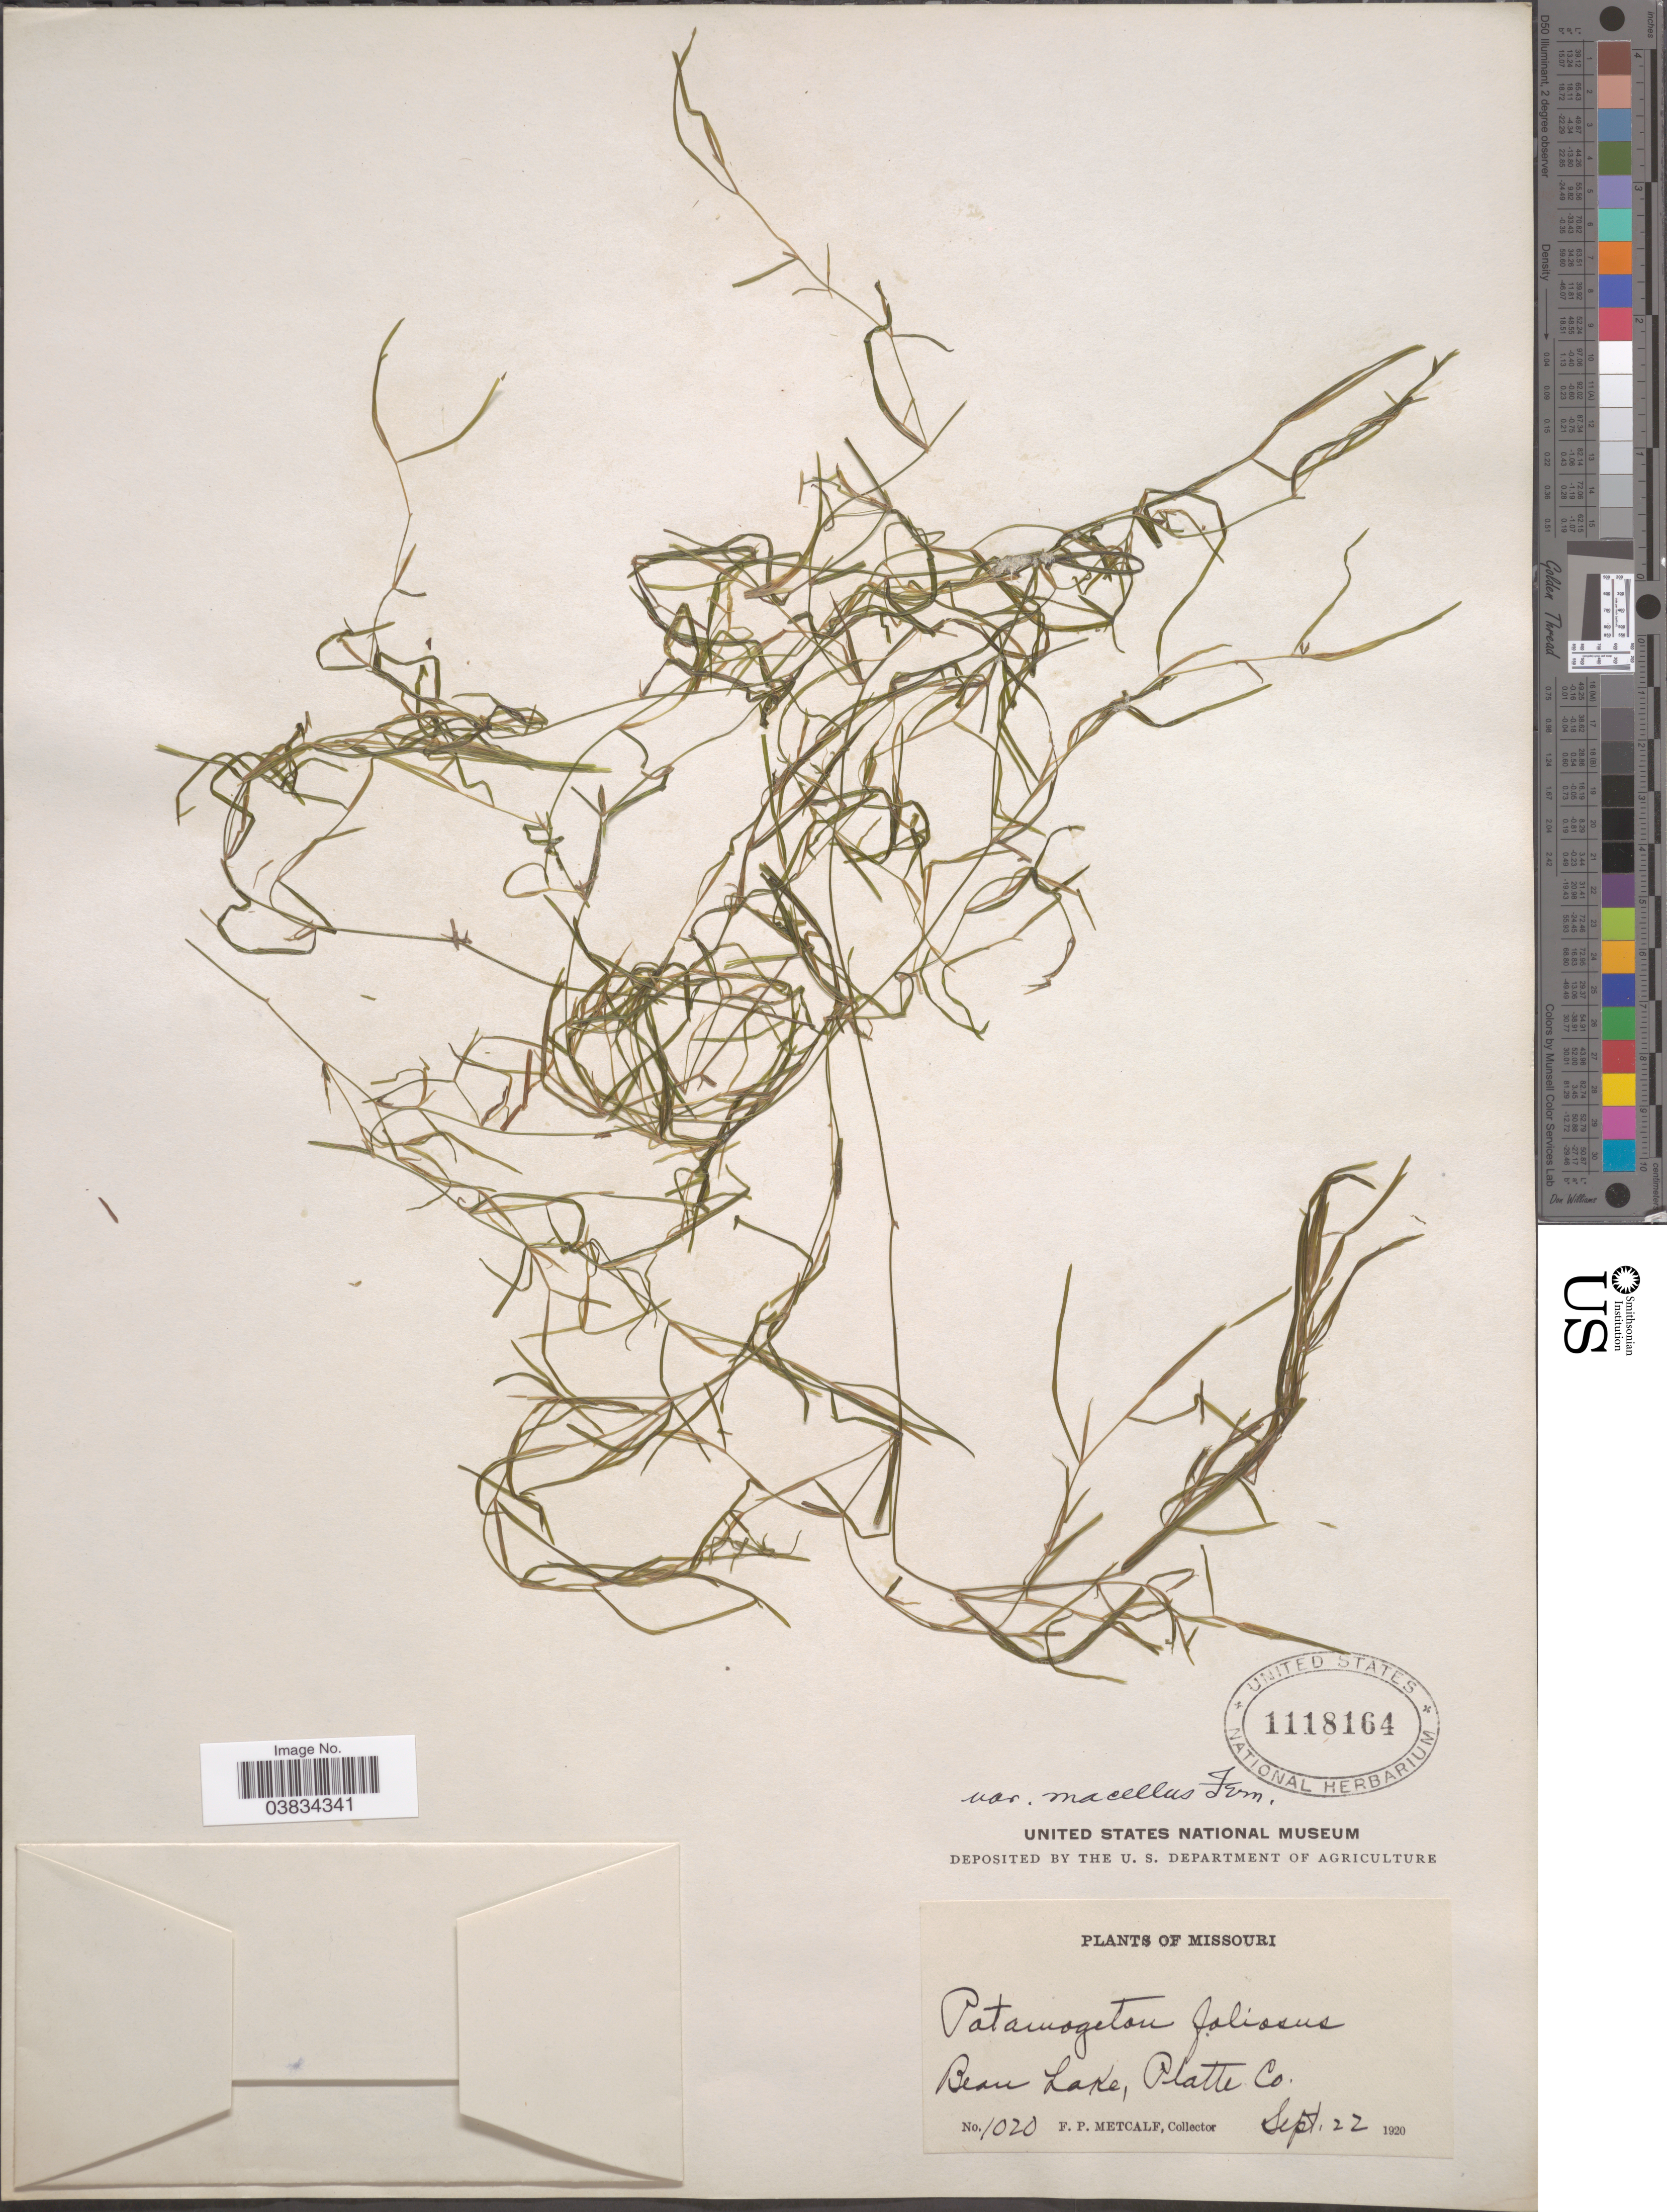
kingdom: Plantae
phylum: Tracheophyta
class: Liliopsida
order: Alismatales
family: Potamogetonaceae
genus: Potamogeton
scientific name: Potamogeton foliosus var. macellus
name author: Fernald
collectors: F. Metcalf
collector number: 1020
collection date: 1920-09-22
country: United States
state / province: Missouri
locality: Beau Lake, Platte Co.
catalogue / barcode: US 1118164